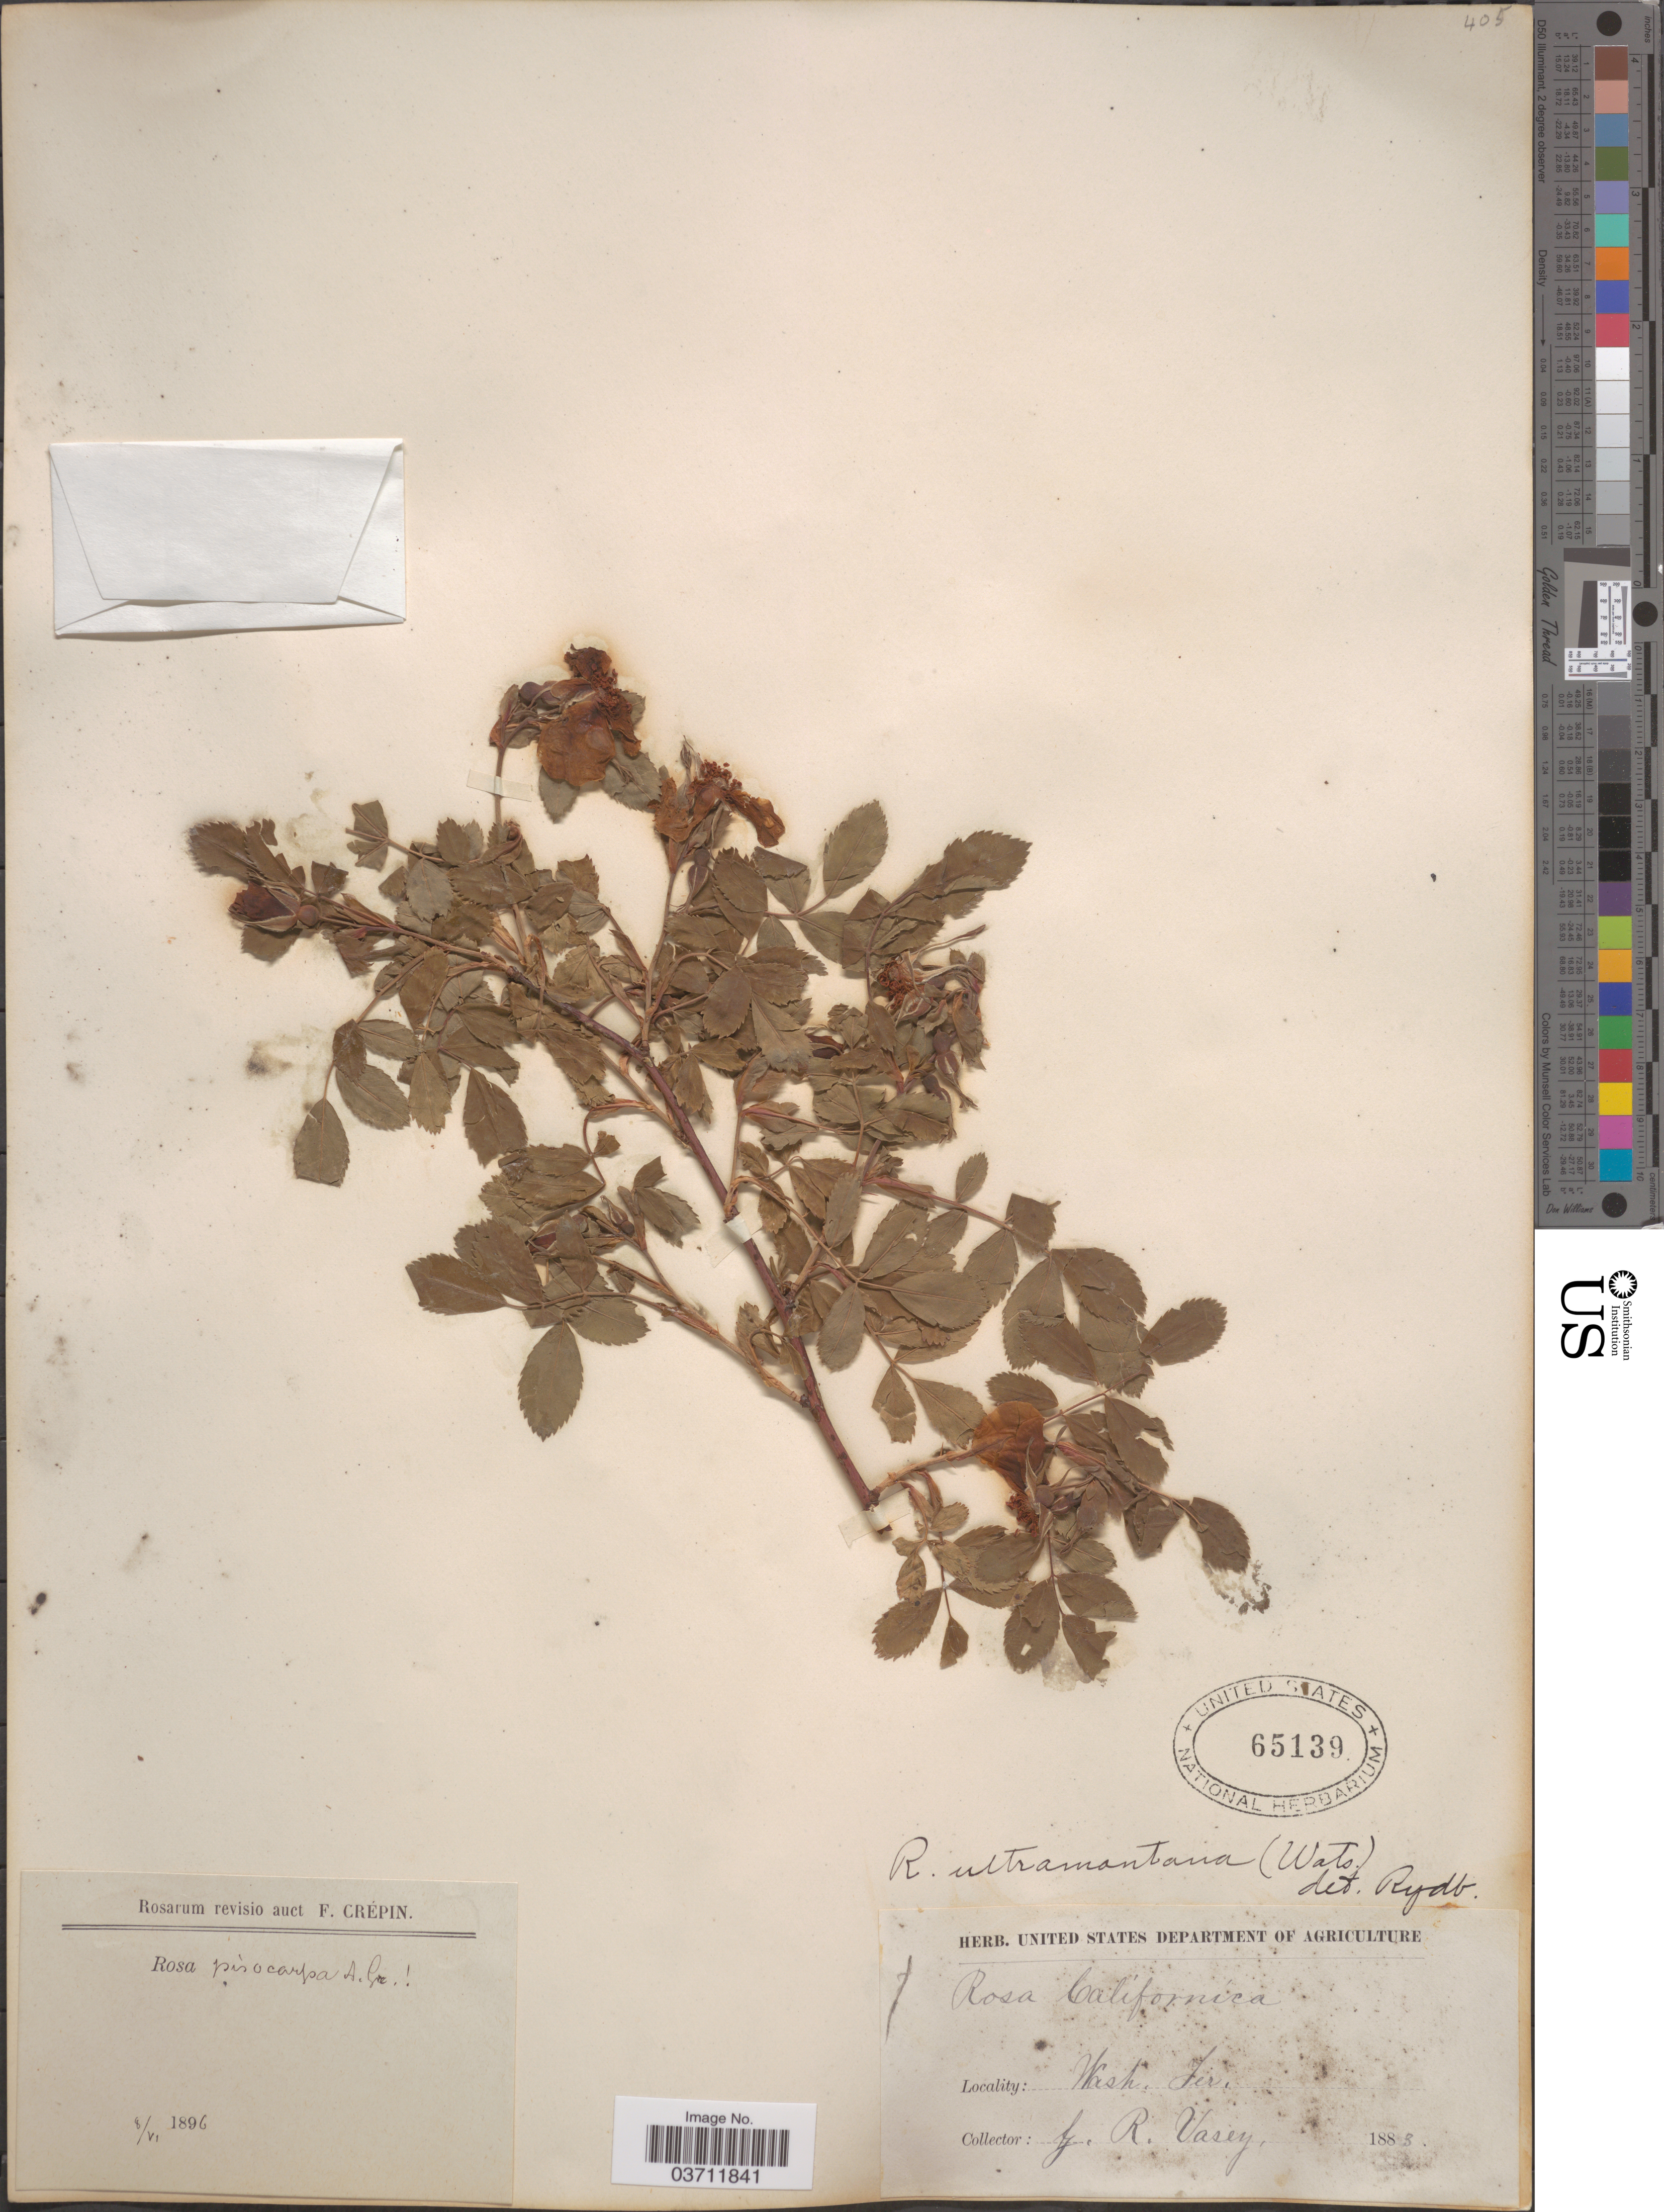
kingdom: Plantae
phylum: Tracheophyta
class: Magnoliopsida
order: Rosales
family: Rosaceae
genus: Rosa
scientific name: Rosa pisocarpa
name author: A. Gray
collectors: G. R. Vasey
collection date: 1883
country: United States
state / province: Washington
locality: Wash. Ter.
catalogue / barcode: US 65139